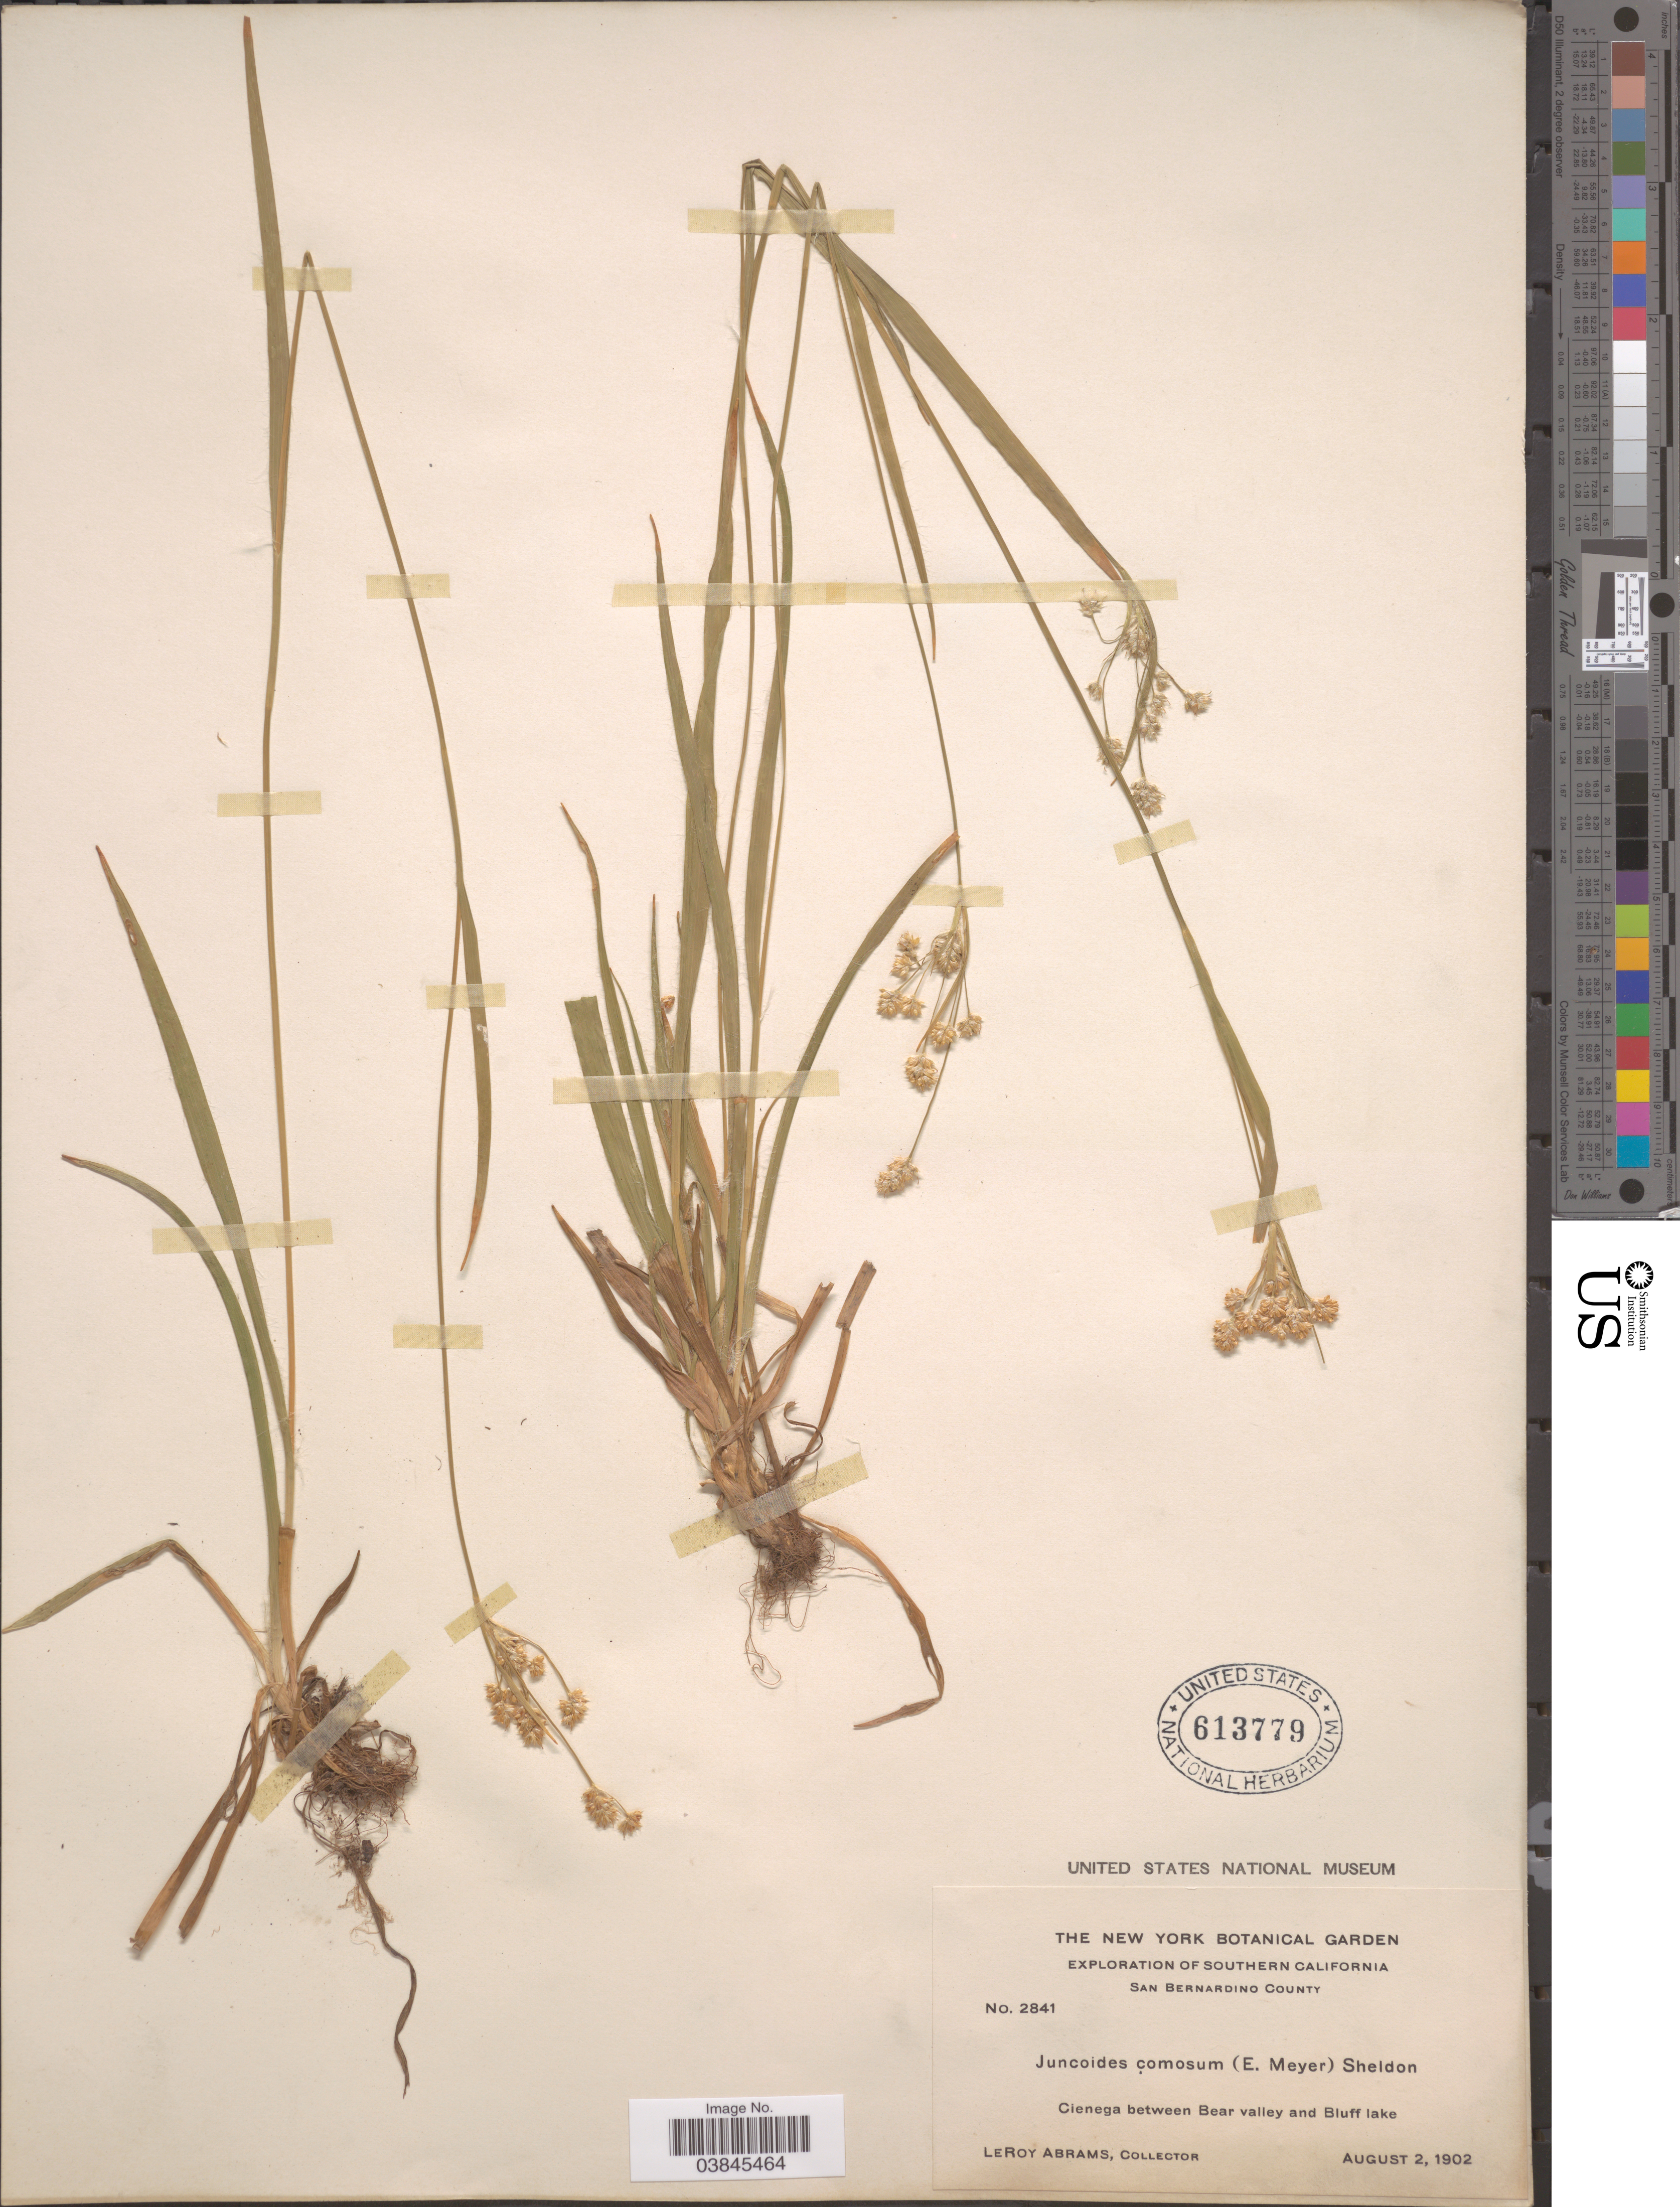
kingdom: Plantae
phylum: Tracheophyta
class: Liliopsida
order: Poales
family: Juncaceae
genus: Luzula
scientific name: Luzula campestris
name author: (L.) DC.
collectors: L. Abrams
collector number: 2841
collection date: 1902-08-02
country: United States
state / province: California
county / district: San Bernardino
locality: Southern California. San Bernardino County. Cienega between Bear valley and Bluff lake.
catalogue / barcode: US 613779